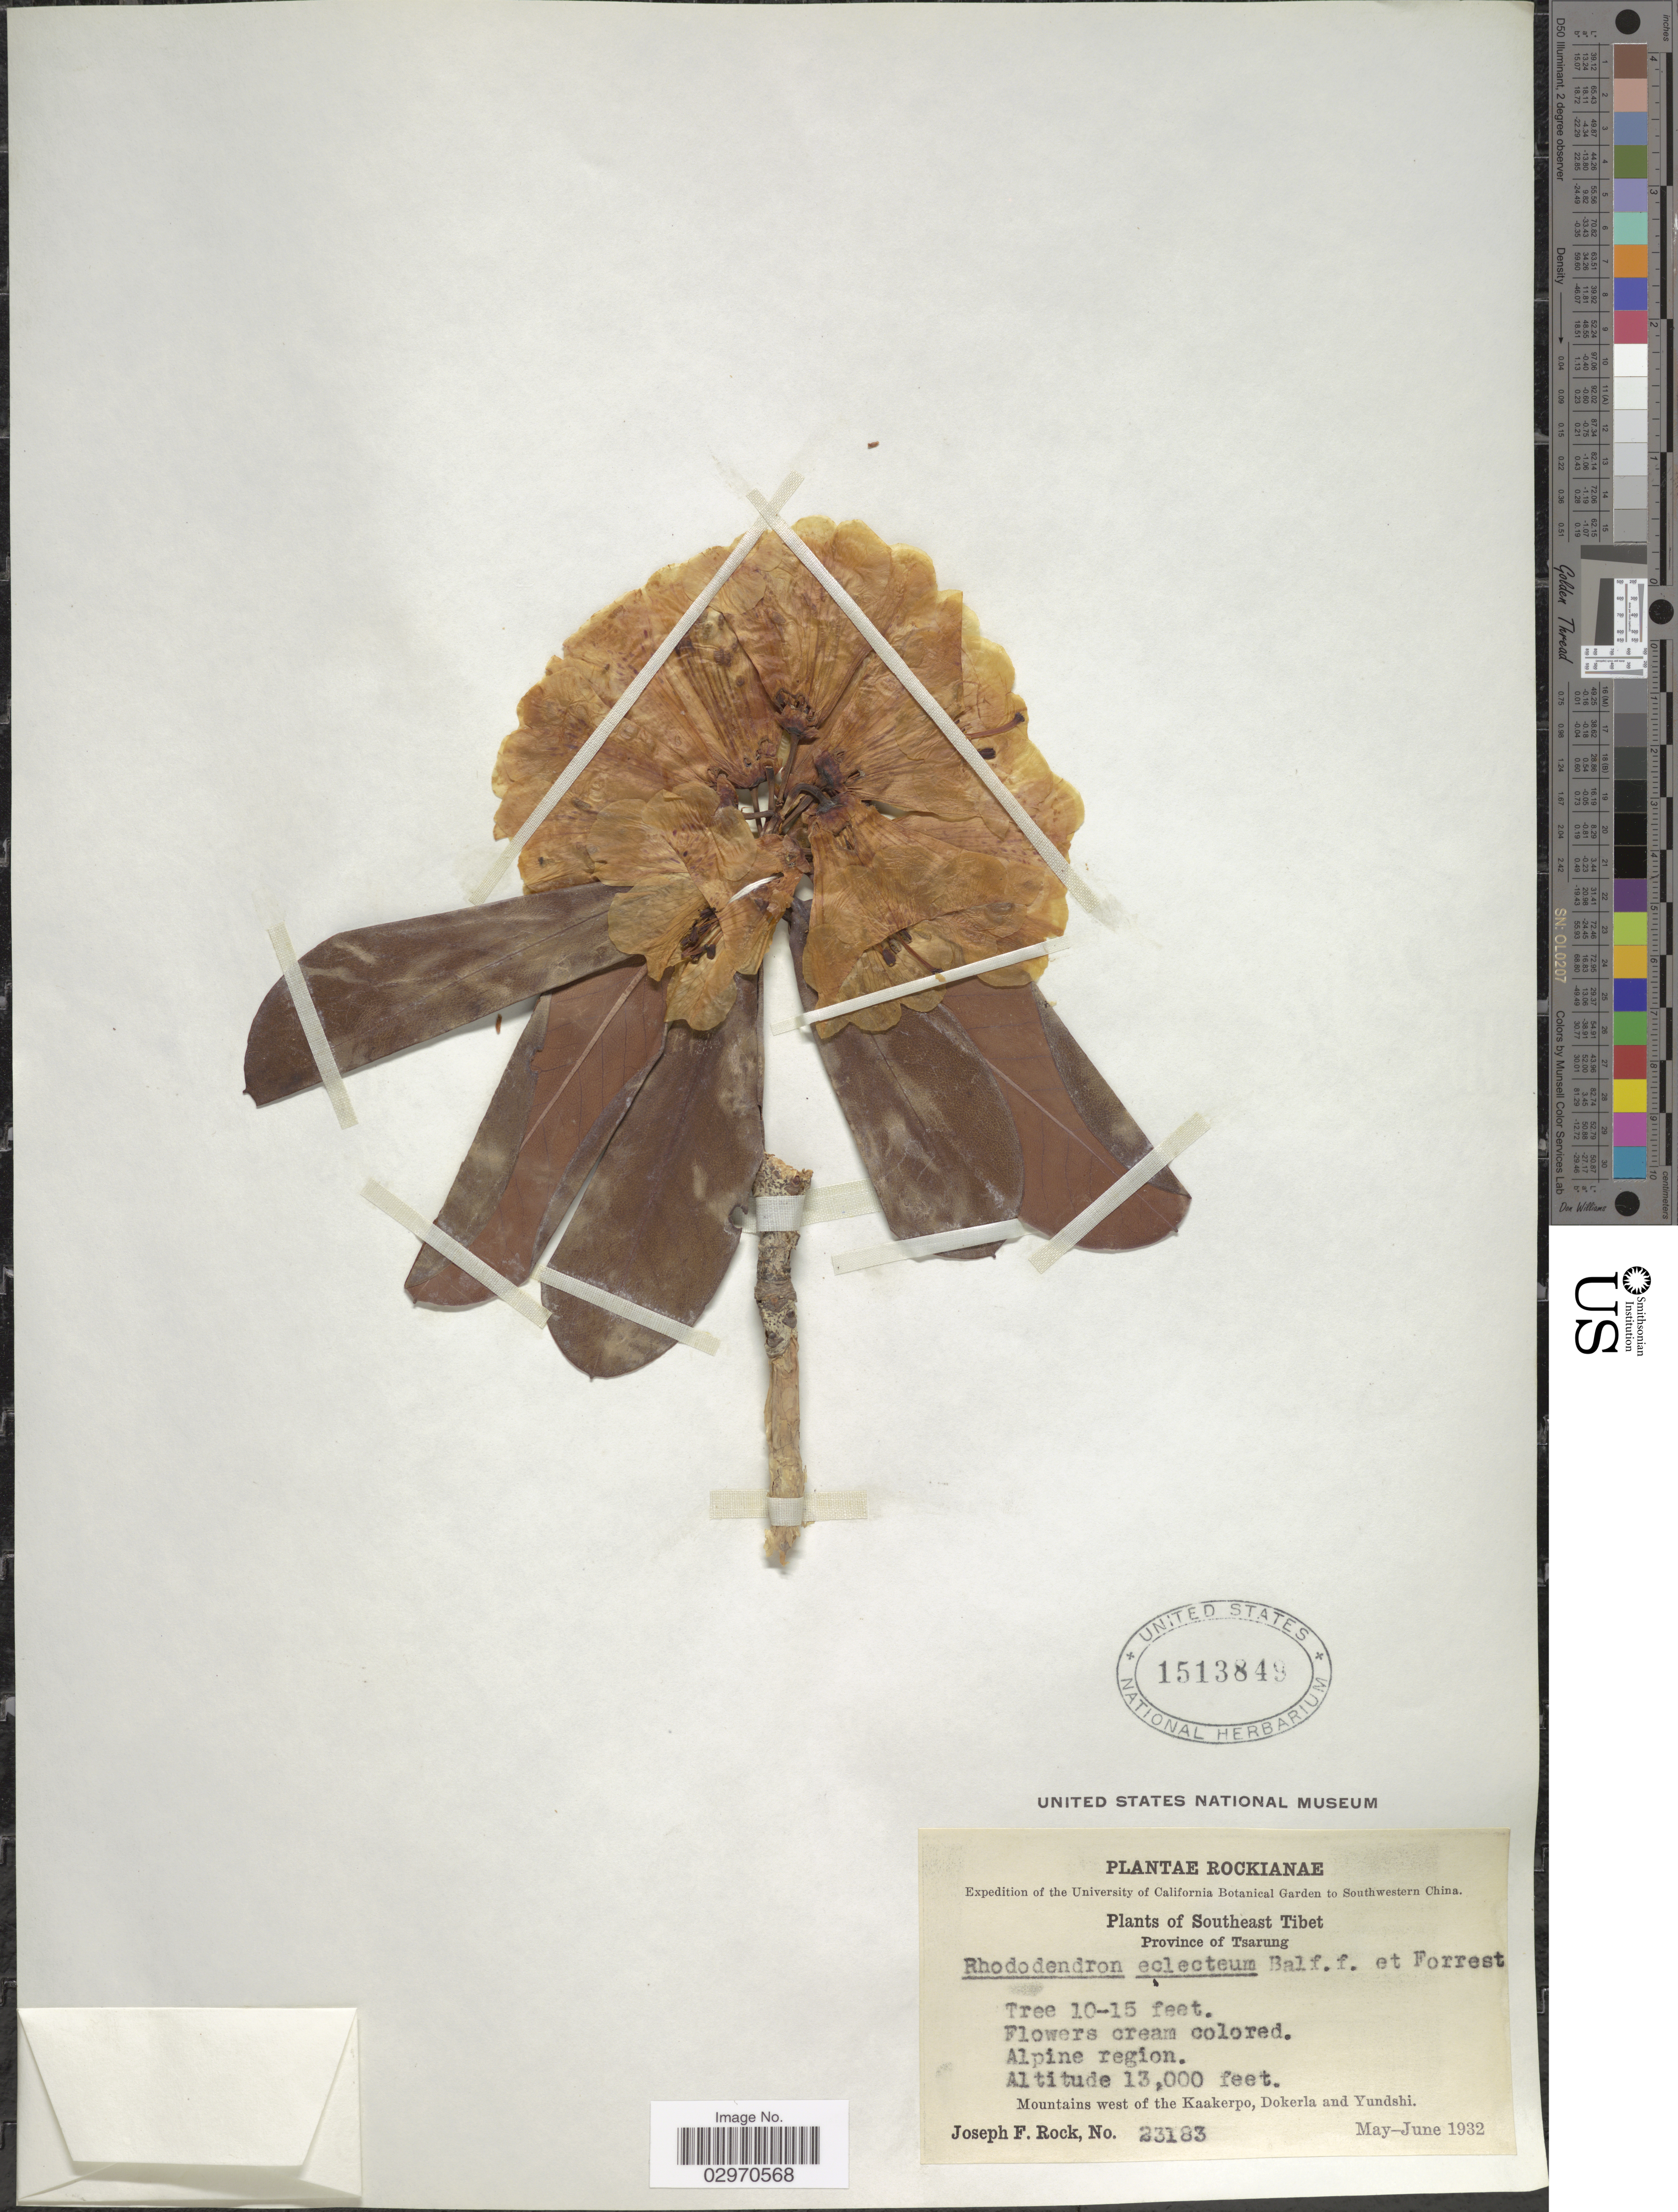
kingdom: Plantae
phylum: Tracheophyta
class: Magnoliopsida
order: Ericales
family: Ericaceae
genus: Rhododendron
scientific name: Rhododendron eclecteum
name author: Balf. f. & Forrest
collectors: J. F. Rock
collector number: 23183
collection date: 1932-05/1932-06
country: China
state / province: Xizang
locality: Southwestern China. Southeast Tibet. Province of Tsarung. Alpine region. Mountains west of the Kaakerpo, Dokerla and Yundshi.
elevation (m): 3962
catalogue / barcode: US 1513849